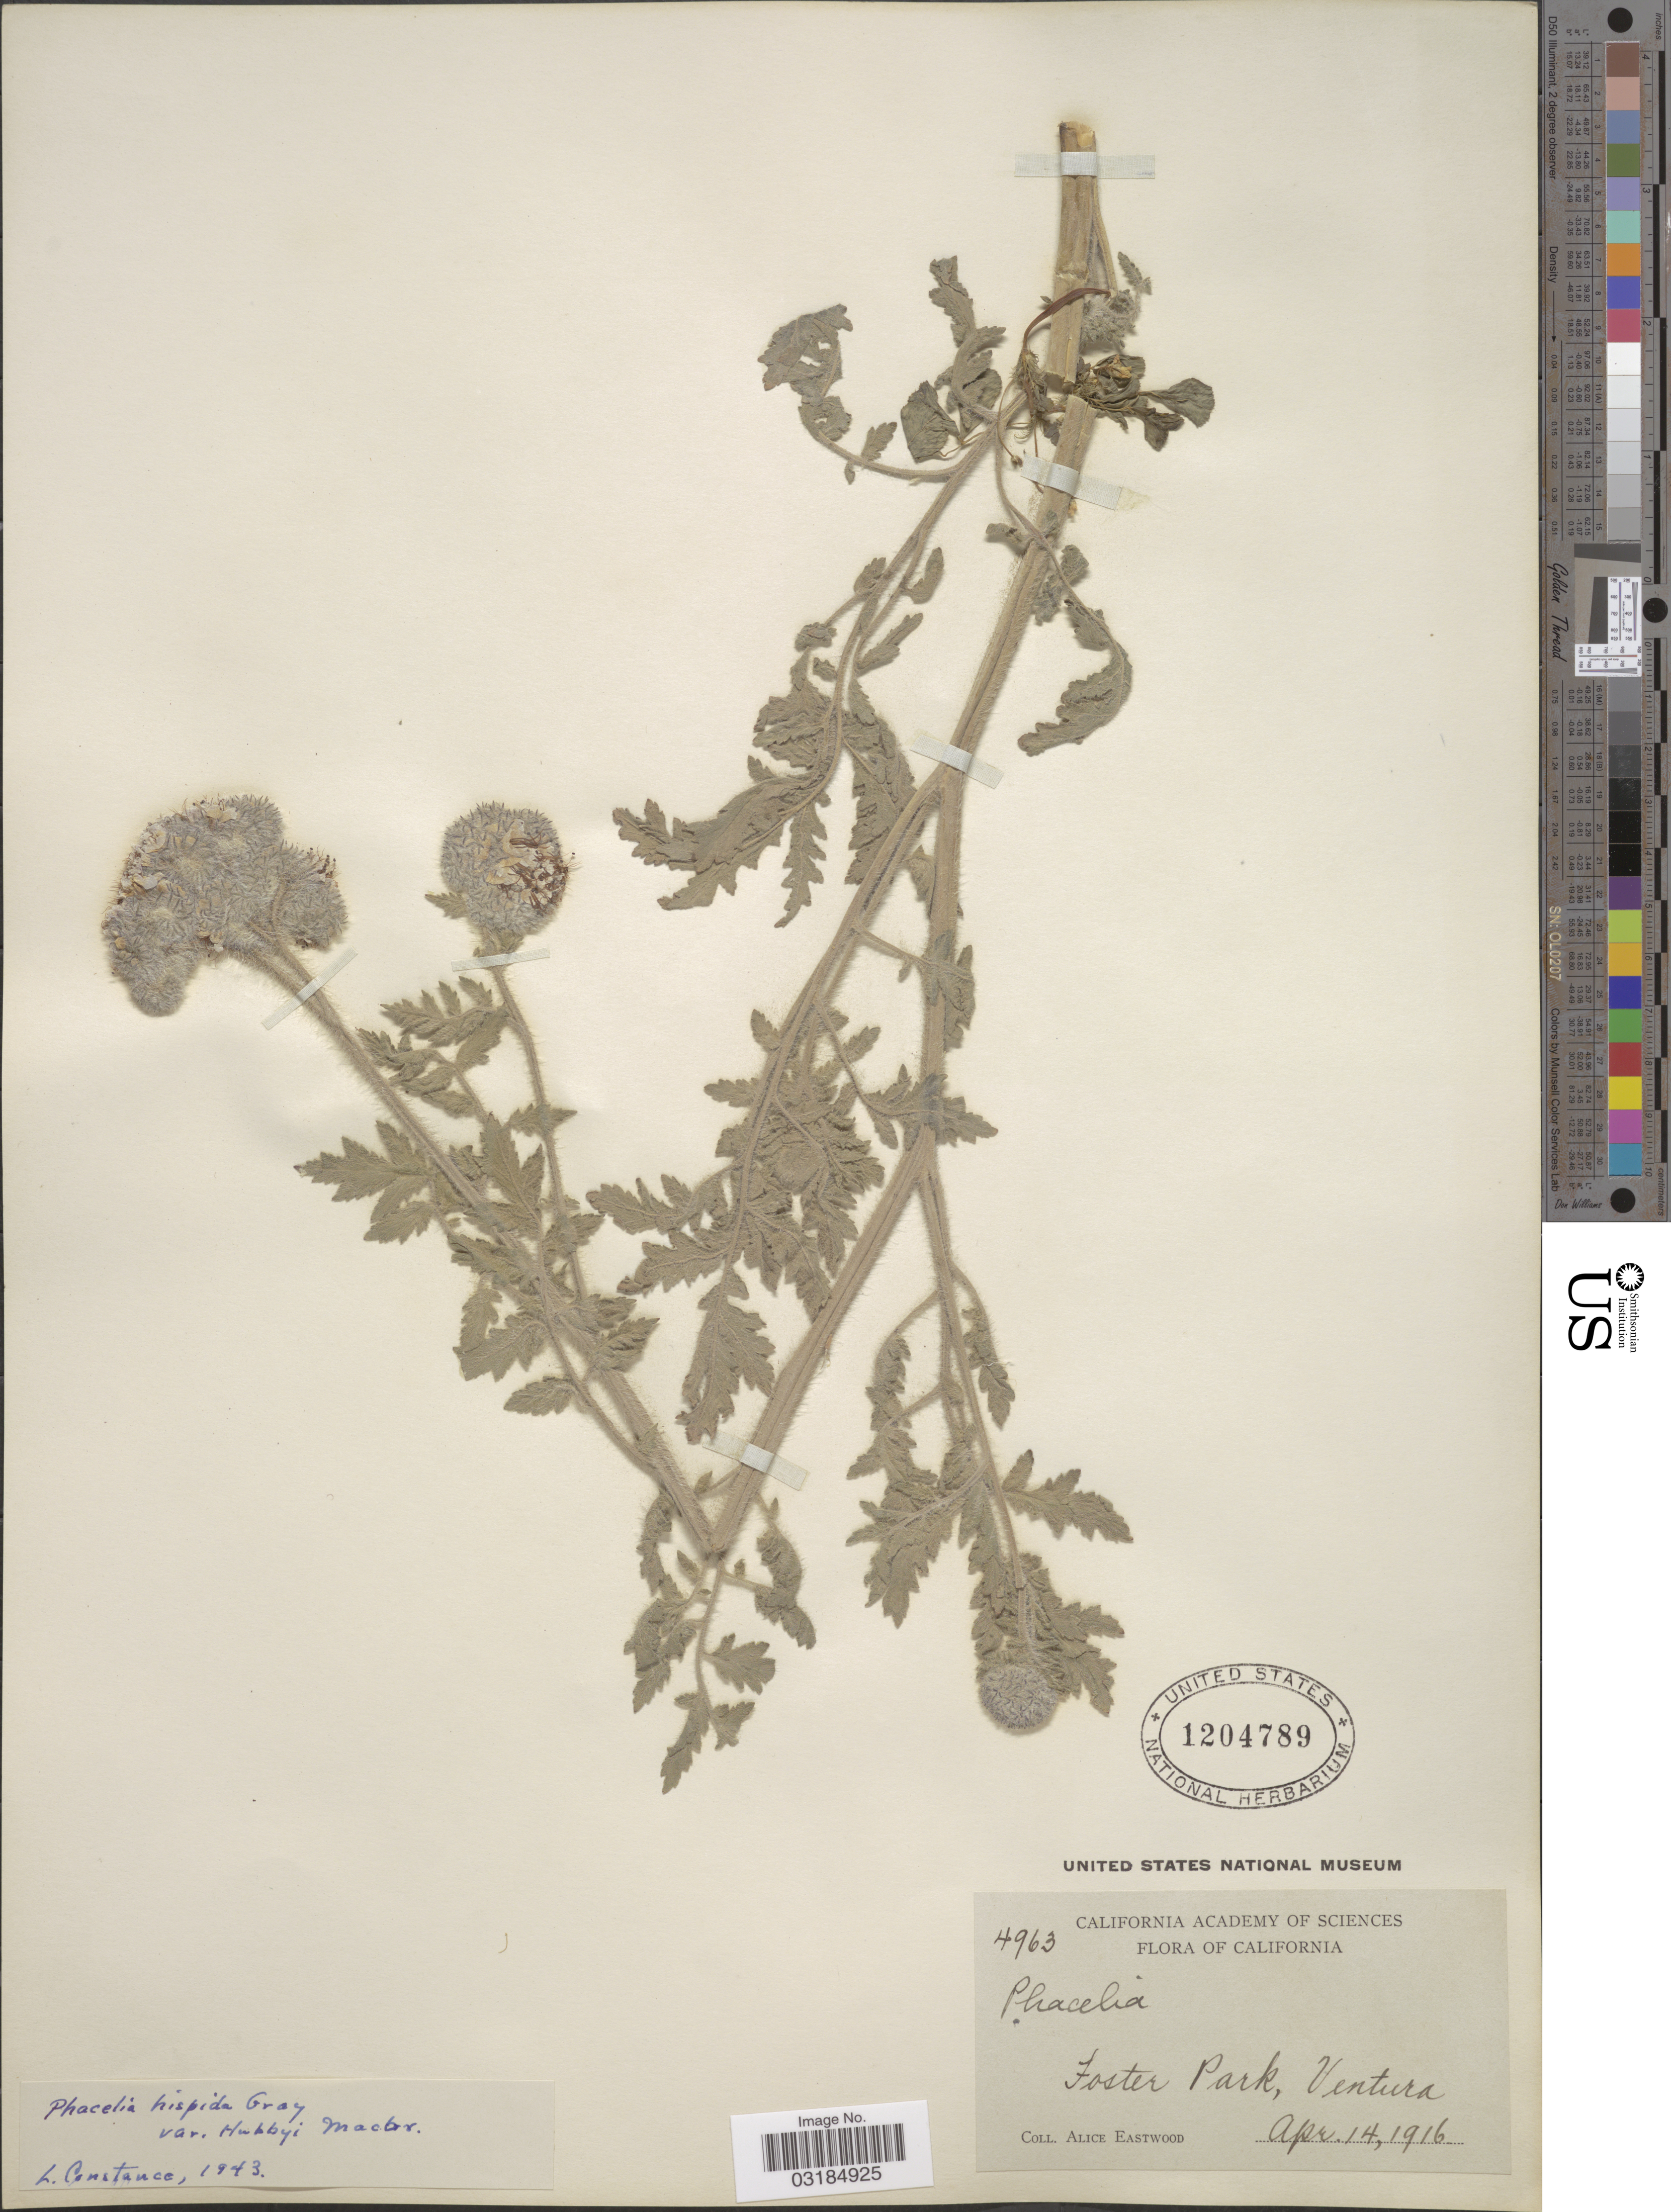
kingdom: Plantae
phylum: Tracheophyta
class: Magnoliopsida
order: Boraginales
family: Hydrophyllaceae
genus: Phacelia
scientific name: Phacelia cicutaria var. hubbyi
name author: (J.F. Macbr.) J.T. Howell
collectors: A. Eastwood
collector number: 4963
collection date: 1916-04-14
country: United States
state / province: California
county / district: Ventura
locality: Foster Park, Ventura.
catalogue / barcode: US 1204789